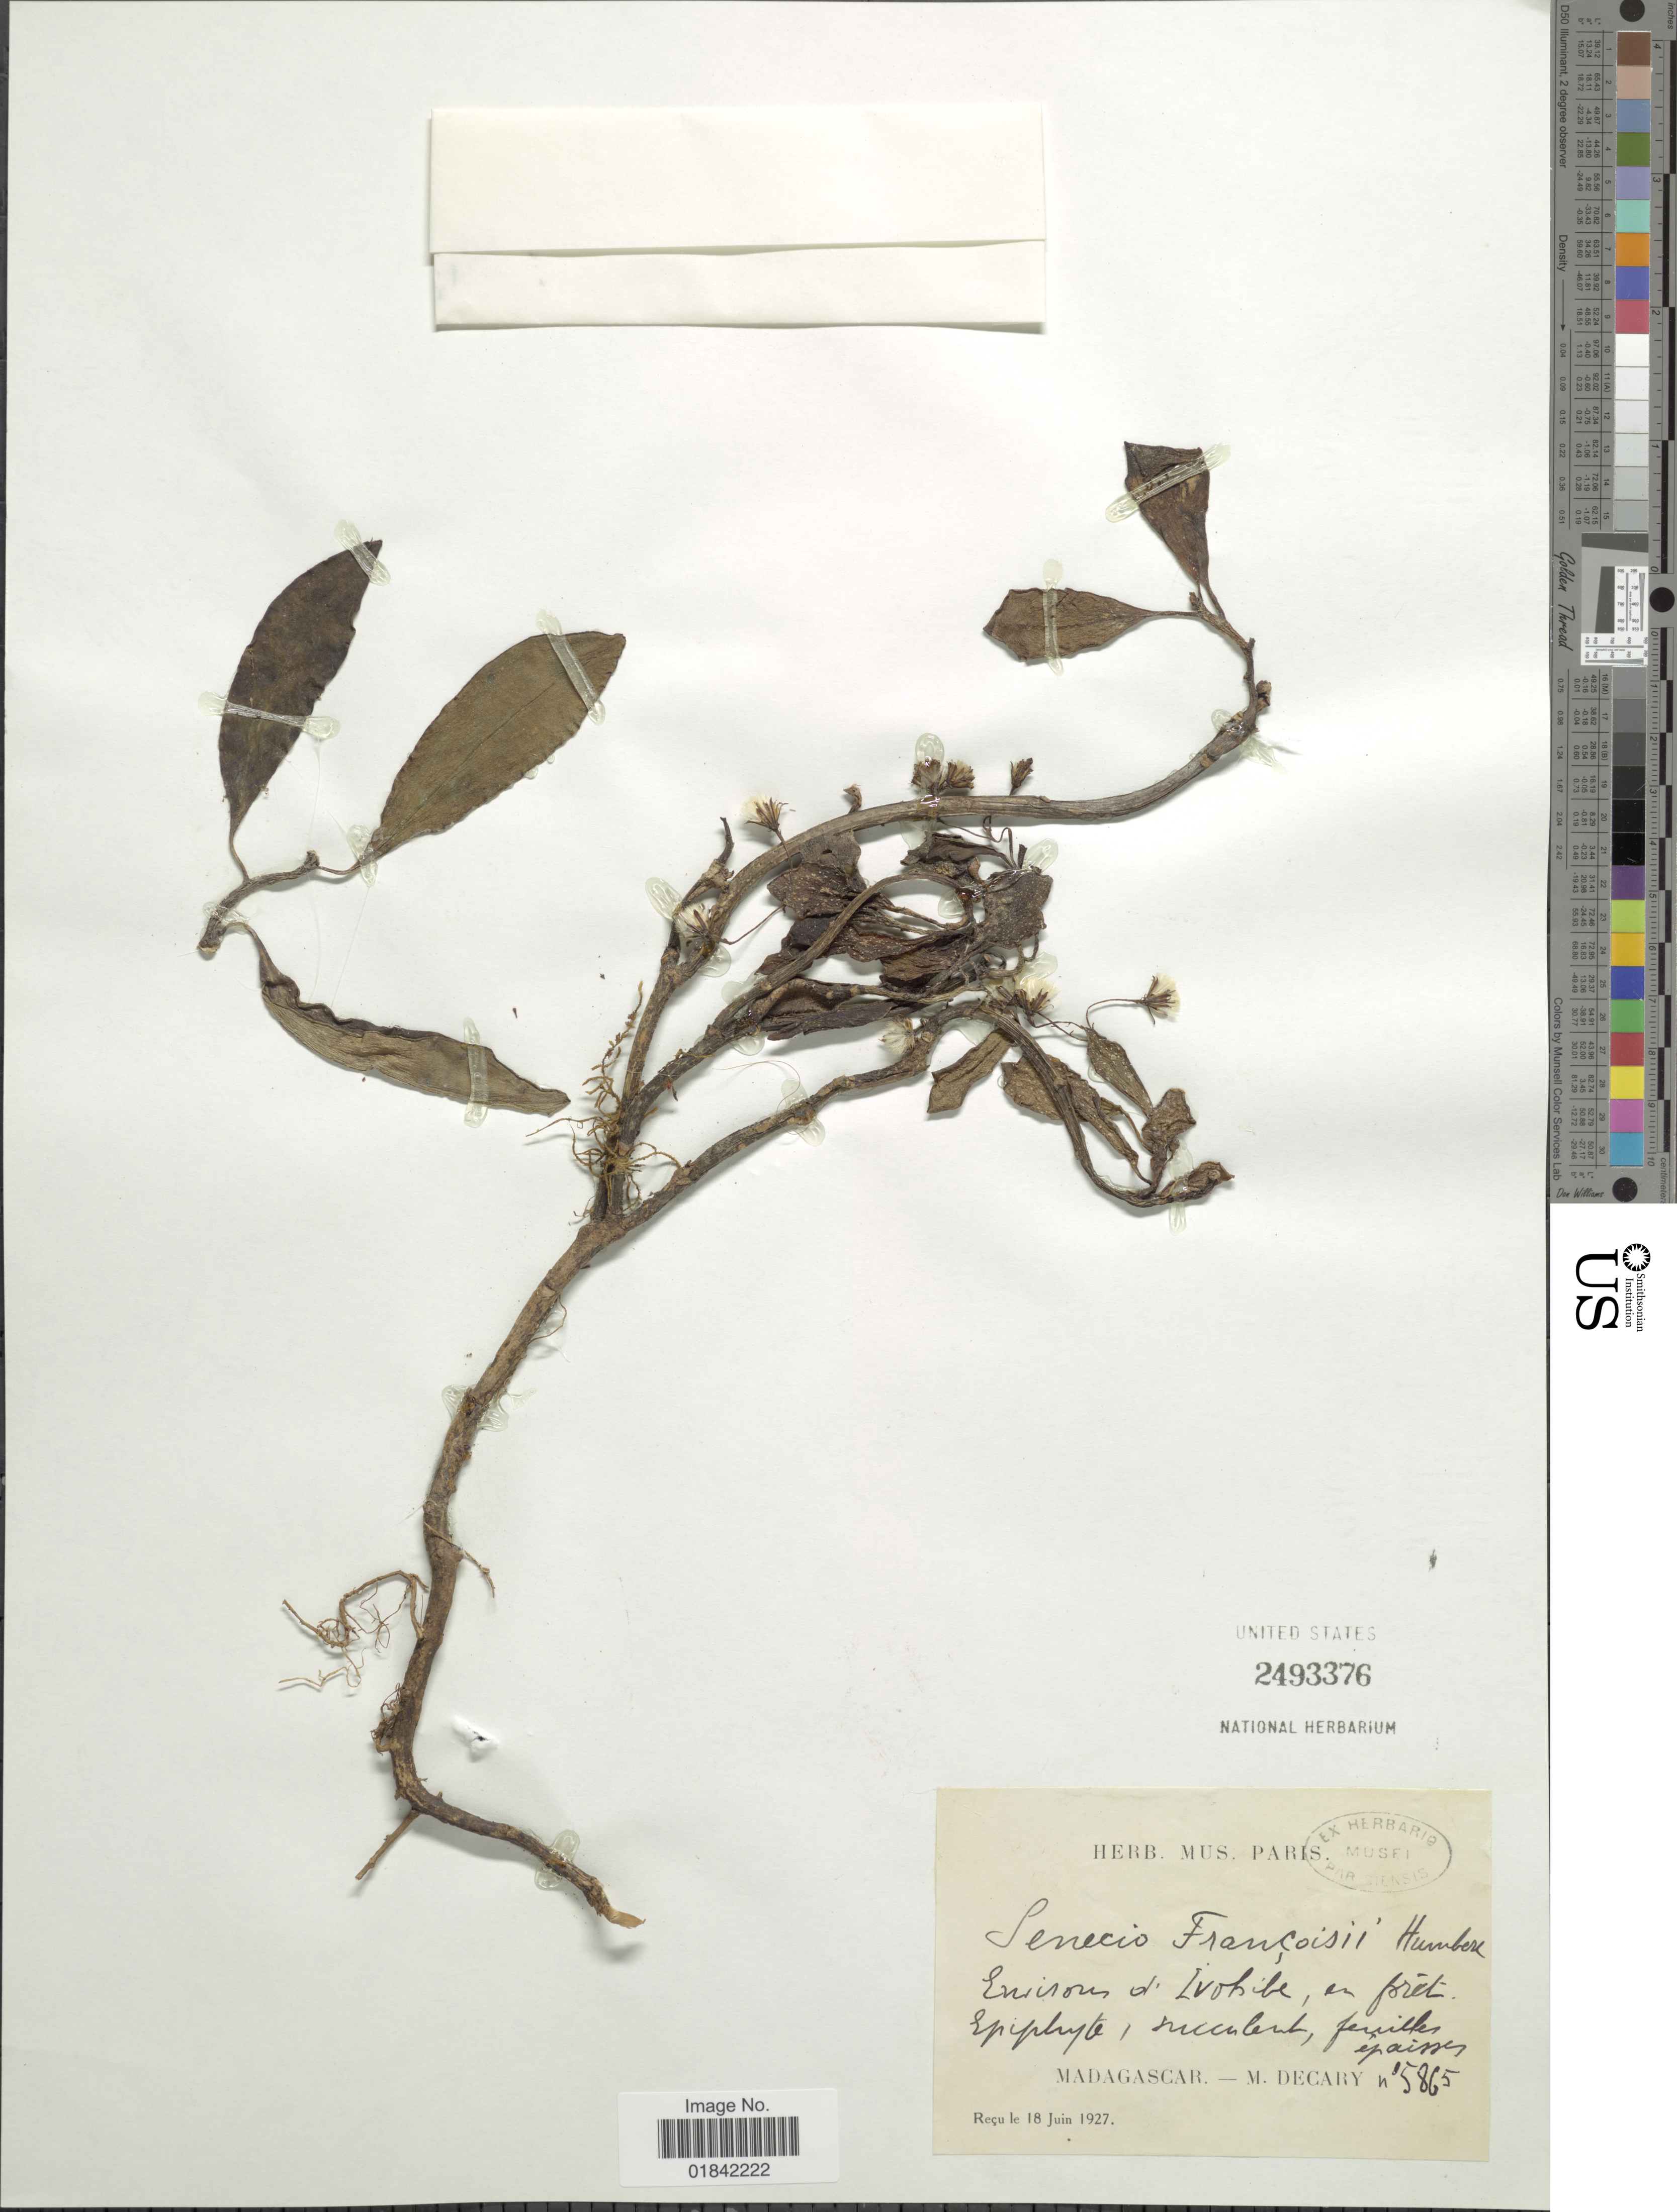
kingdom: Plantae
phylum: Tracheophyta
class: Magnoliopsida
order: Asterales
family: Asteraceae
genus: Senecio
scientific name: Senecio francoisii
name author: Humb.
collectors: R. Decary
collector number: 5865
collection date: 1927-06-18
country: Madagascar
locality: Environs d'Ivohibe, en forêt [vicinity of Ivohibe, in forest]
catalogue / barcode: US 2493376